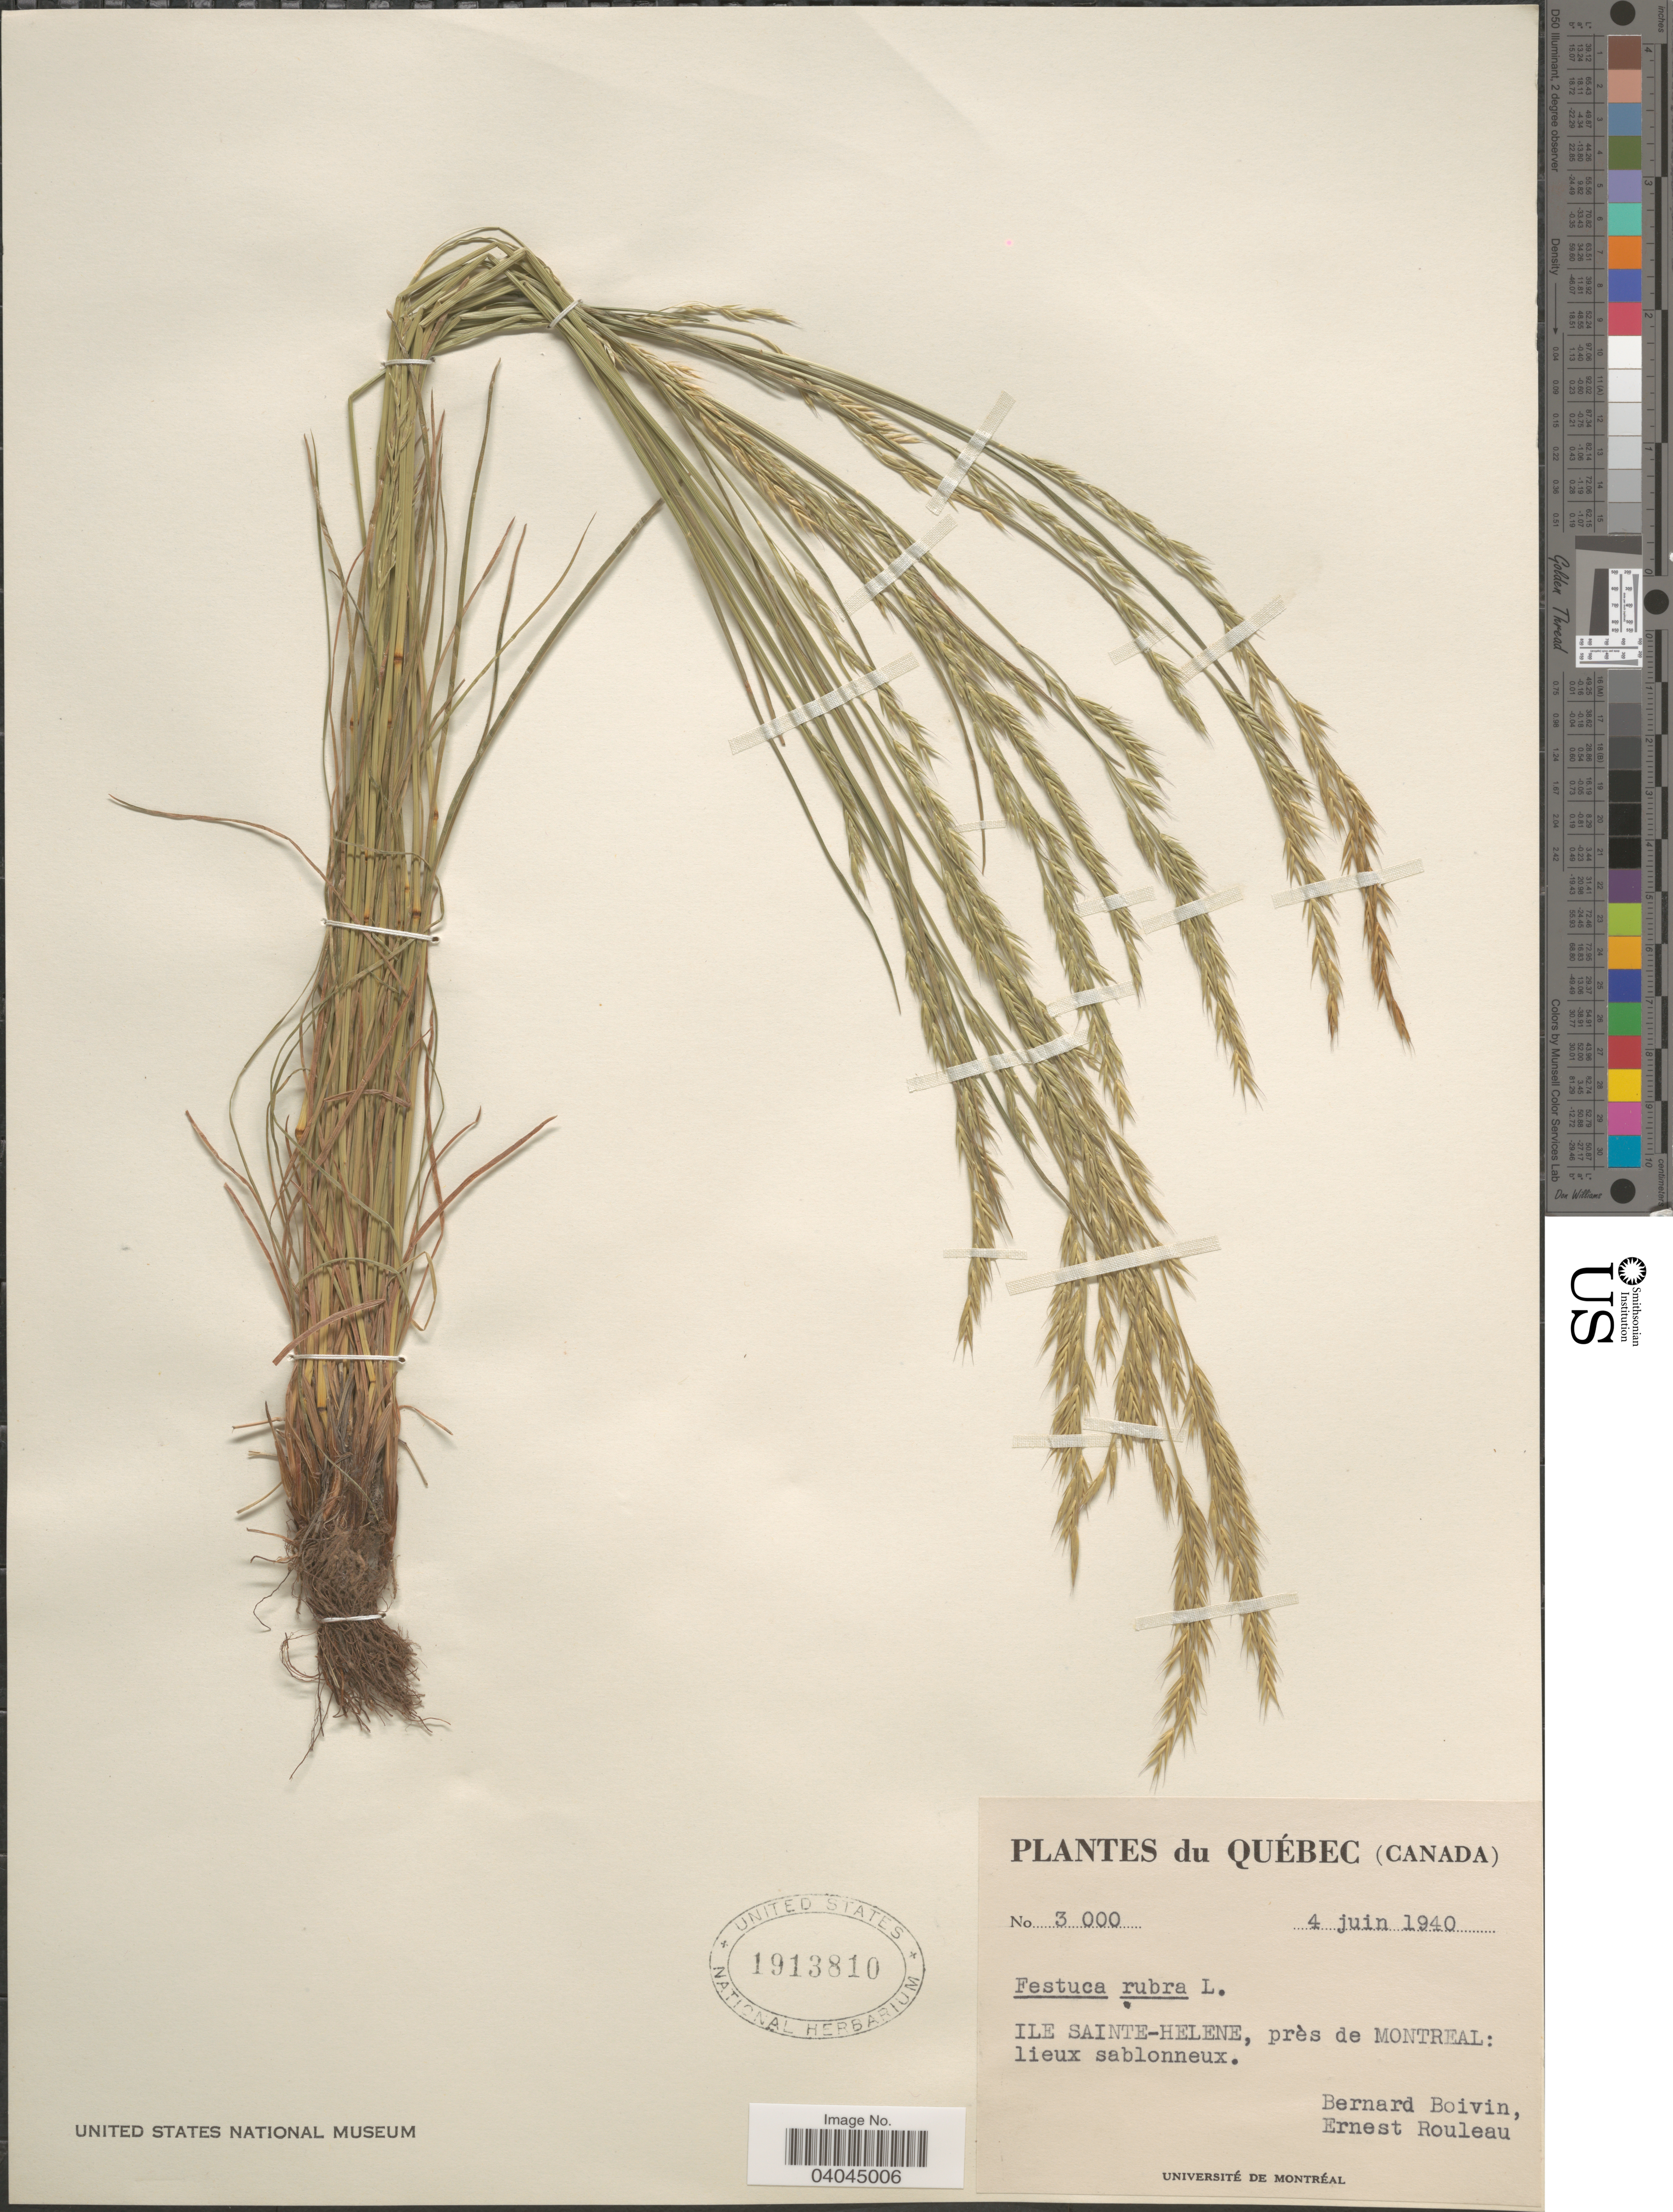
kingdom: Plantae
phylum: Tracheophyta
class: Liliopsida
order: Poales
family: Poaceae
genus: Festuca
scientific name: Festuca rubra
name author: L.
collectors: J. R. B. Boivin & E. Rouleau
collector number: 3000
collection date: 1940-06-04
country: Canada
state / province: Quebec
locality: Ile Sainte-Helene, près de Montreal: lieux sablonneux.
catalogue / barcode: US 1913810